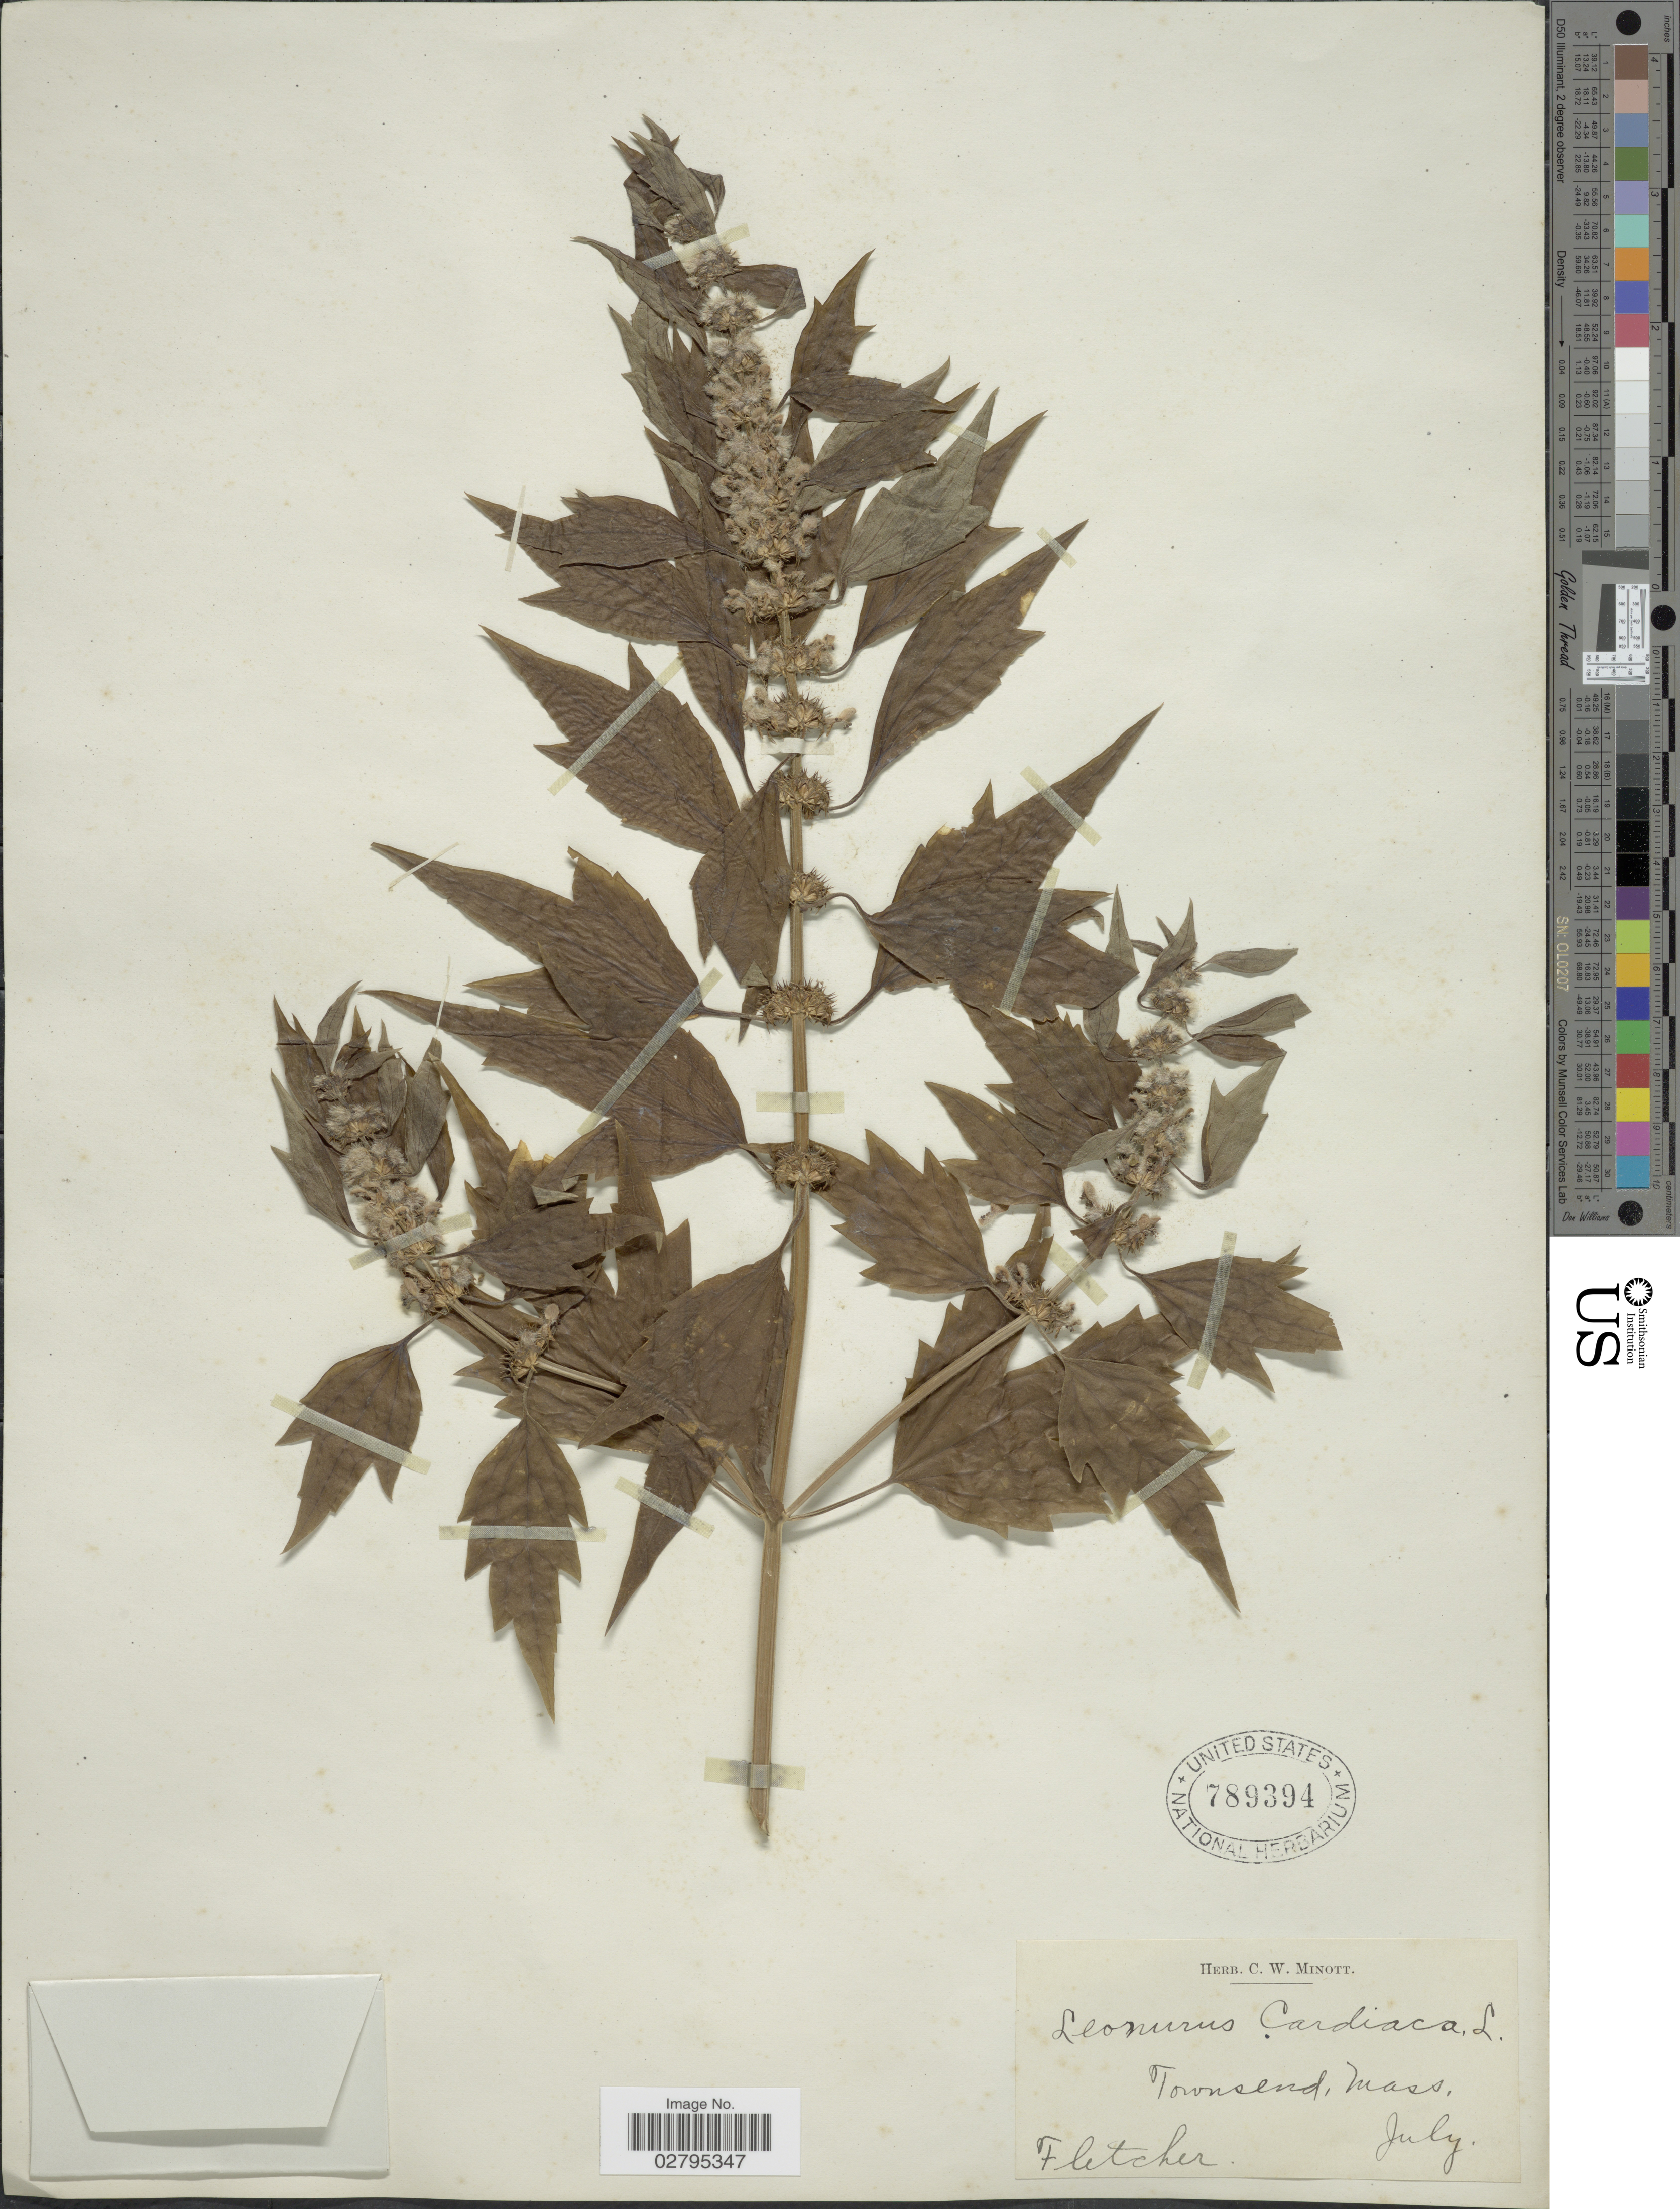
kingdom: Plantae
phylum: Tracheophyta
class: Magnoliopsida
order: Lamiales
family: Lamiaceae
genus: Leonurus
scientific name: Leonurus cardiaca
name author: L.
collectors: -. Fletcher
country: United States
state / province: Massachusetts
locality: Townsend, Mass.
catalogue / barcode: US 789394